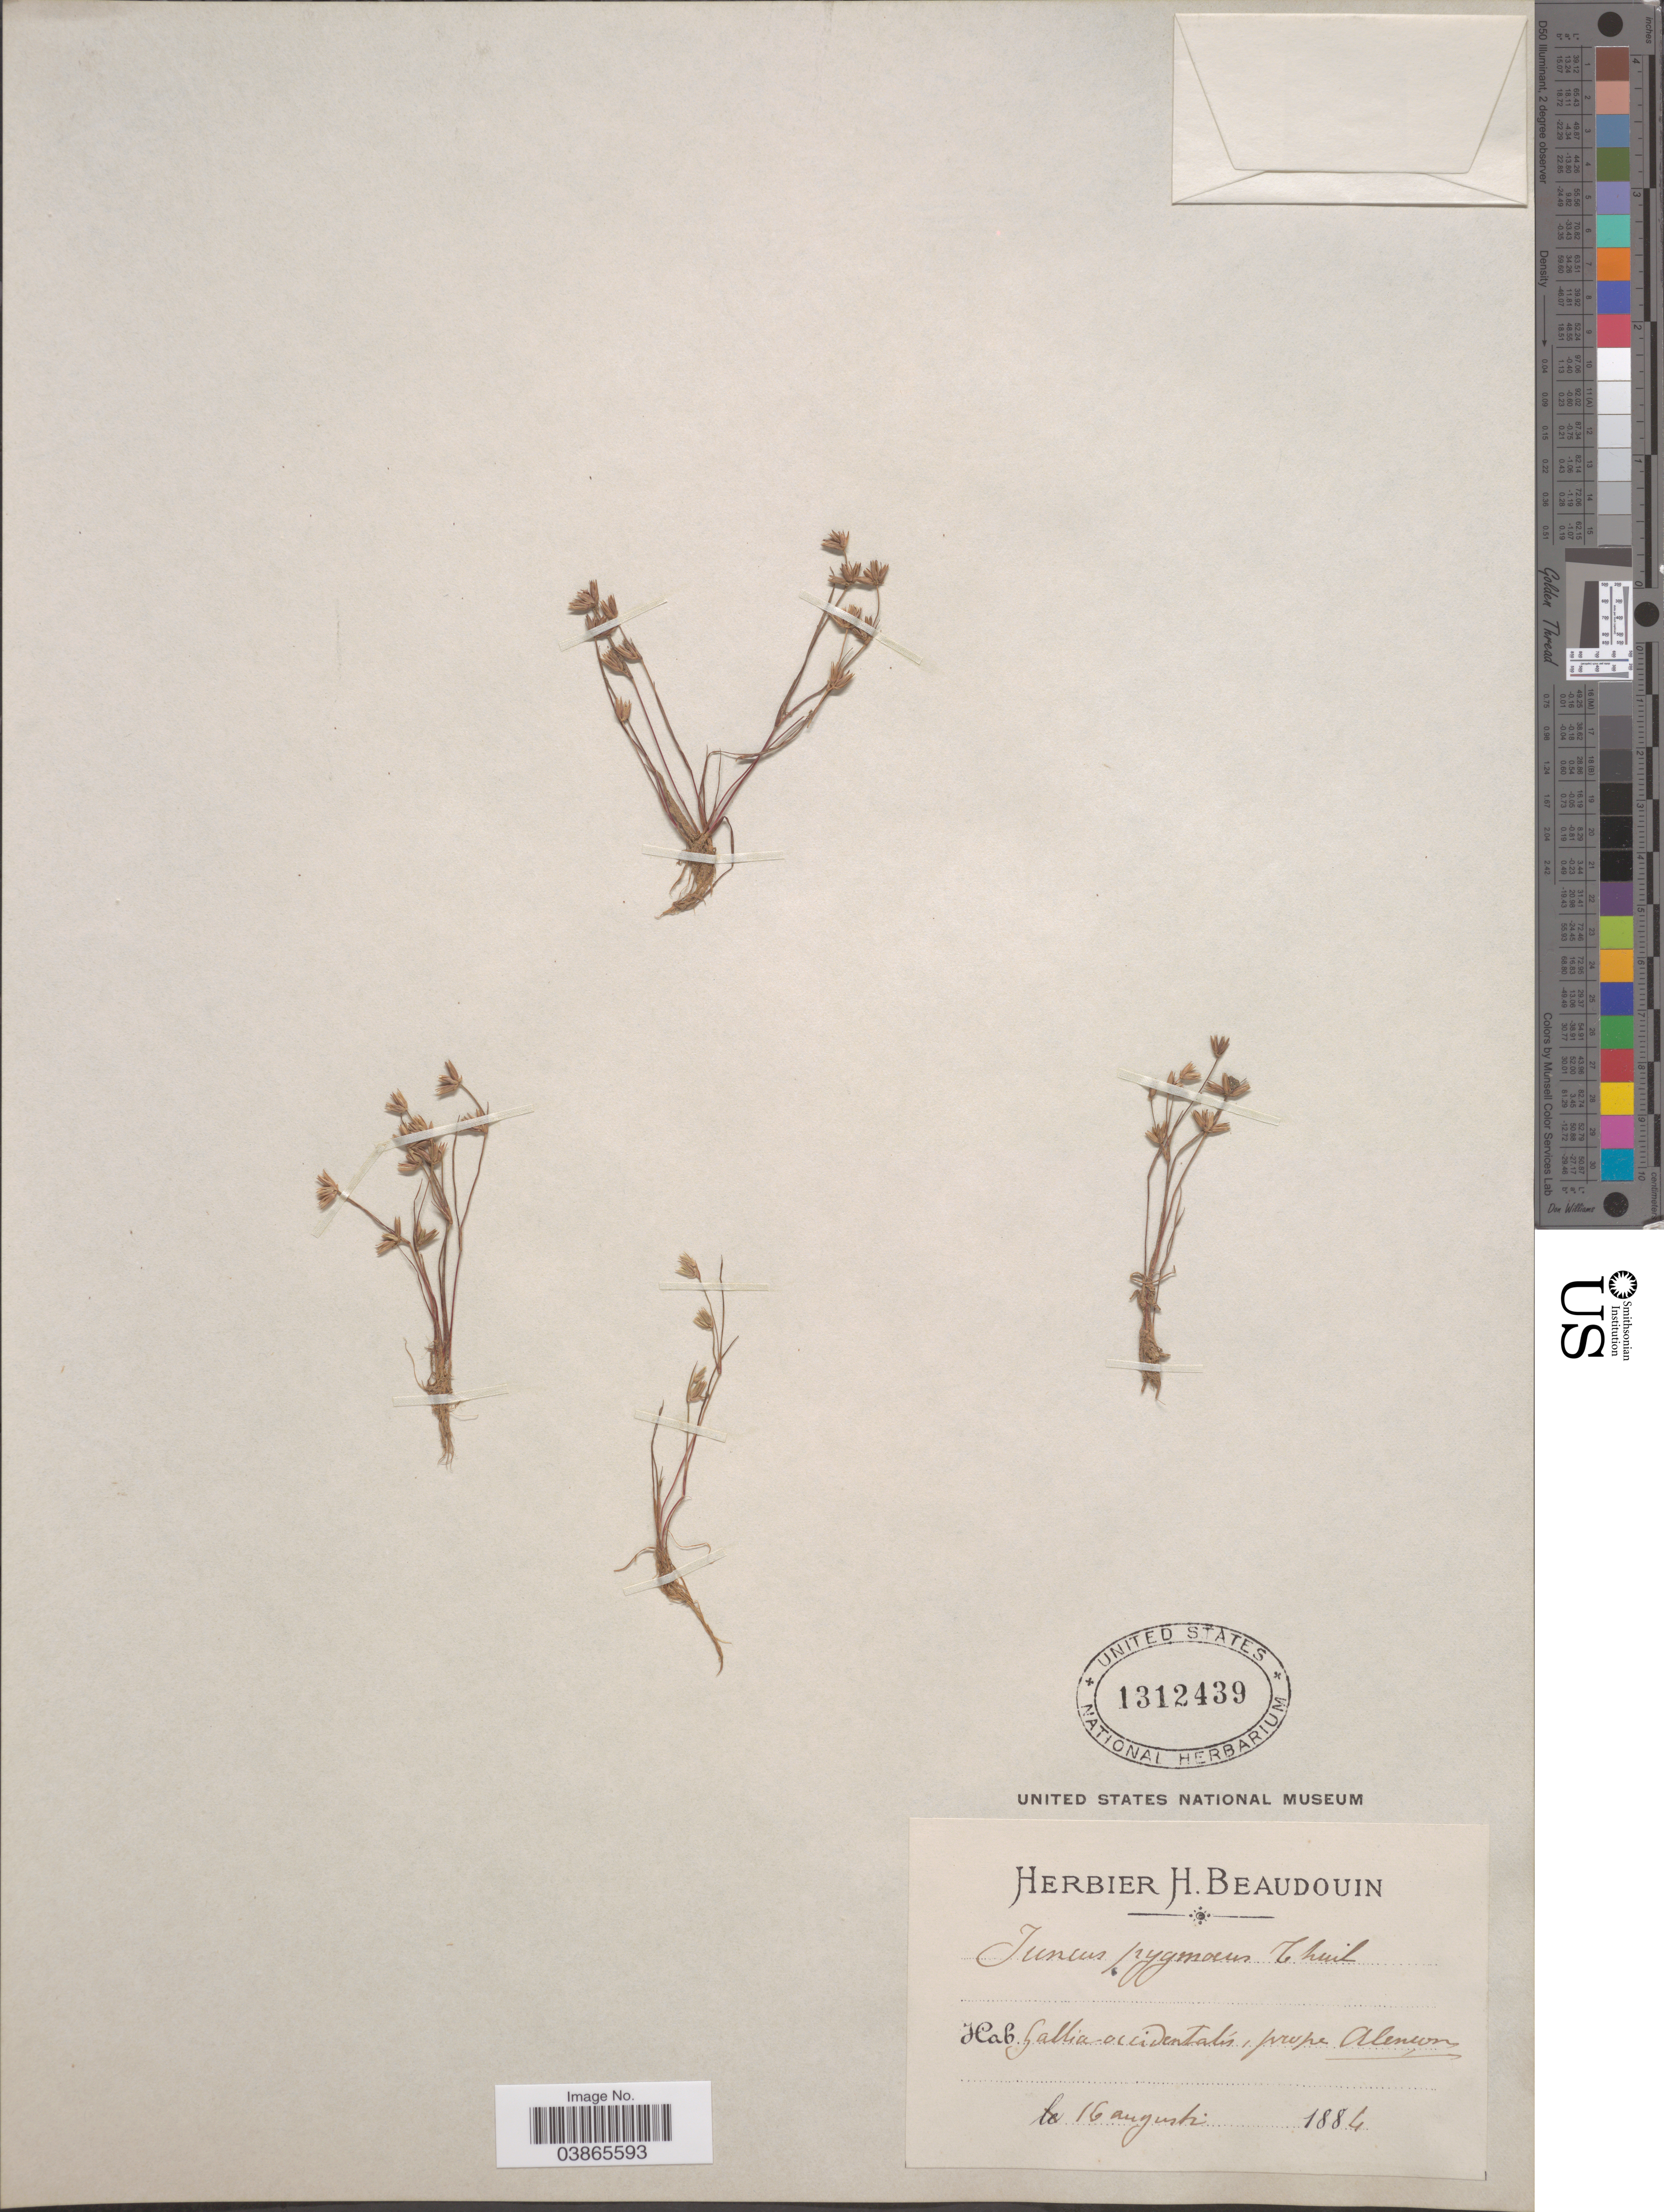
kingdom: Plantae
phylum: Tracheophyta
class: Liliopsida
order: Poales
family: Juncaceae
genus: Juncus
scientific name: Juncus pygmaeus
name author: Rich. ex Thuill.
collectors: ex herb. H. Beaudouin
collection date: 1884-08-16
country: France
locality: Gallia occidentalis, prope Alencon.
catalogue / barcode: US 1312439